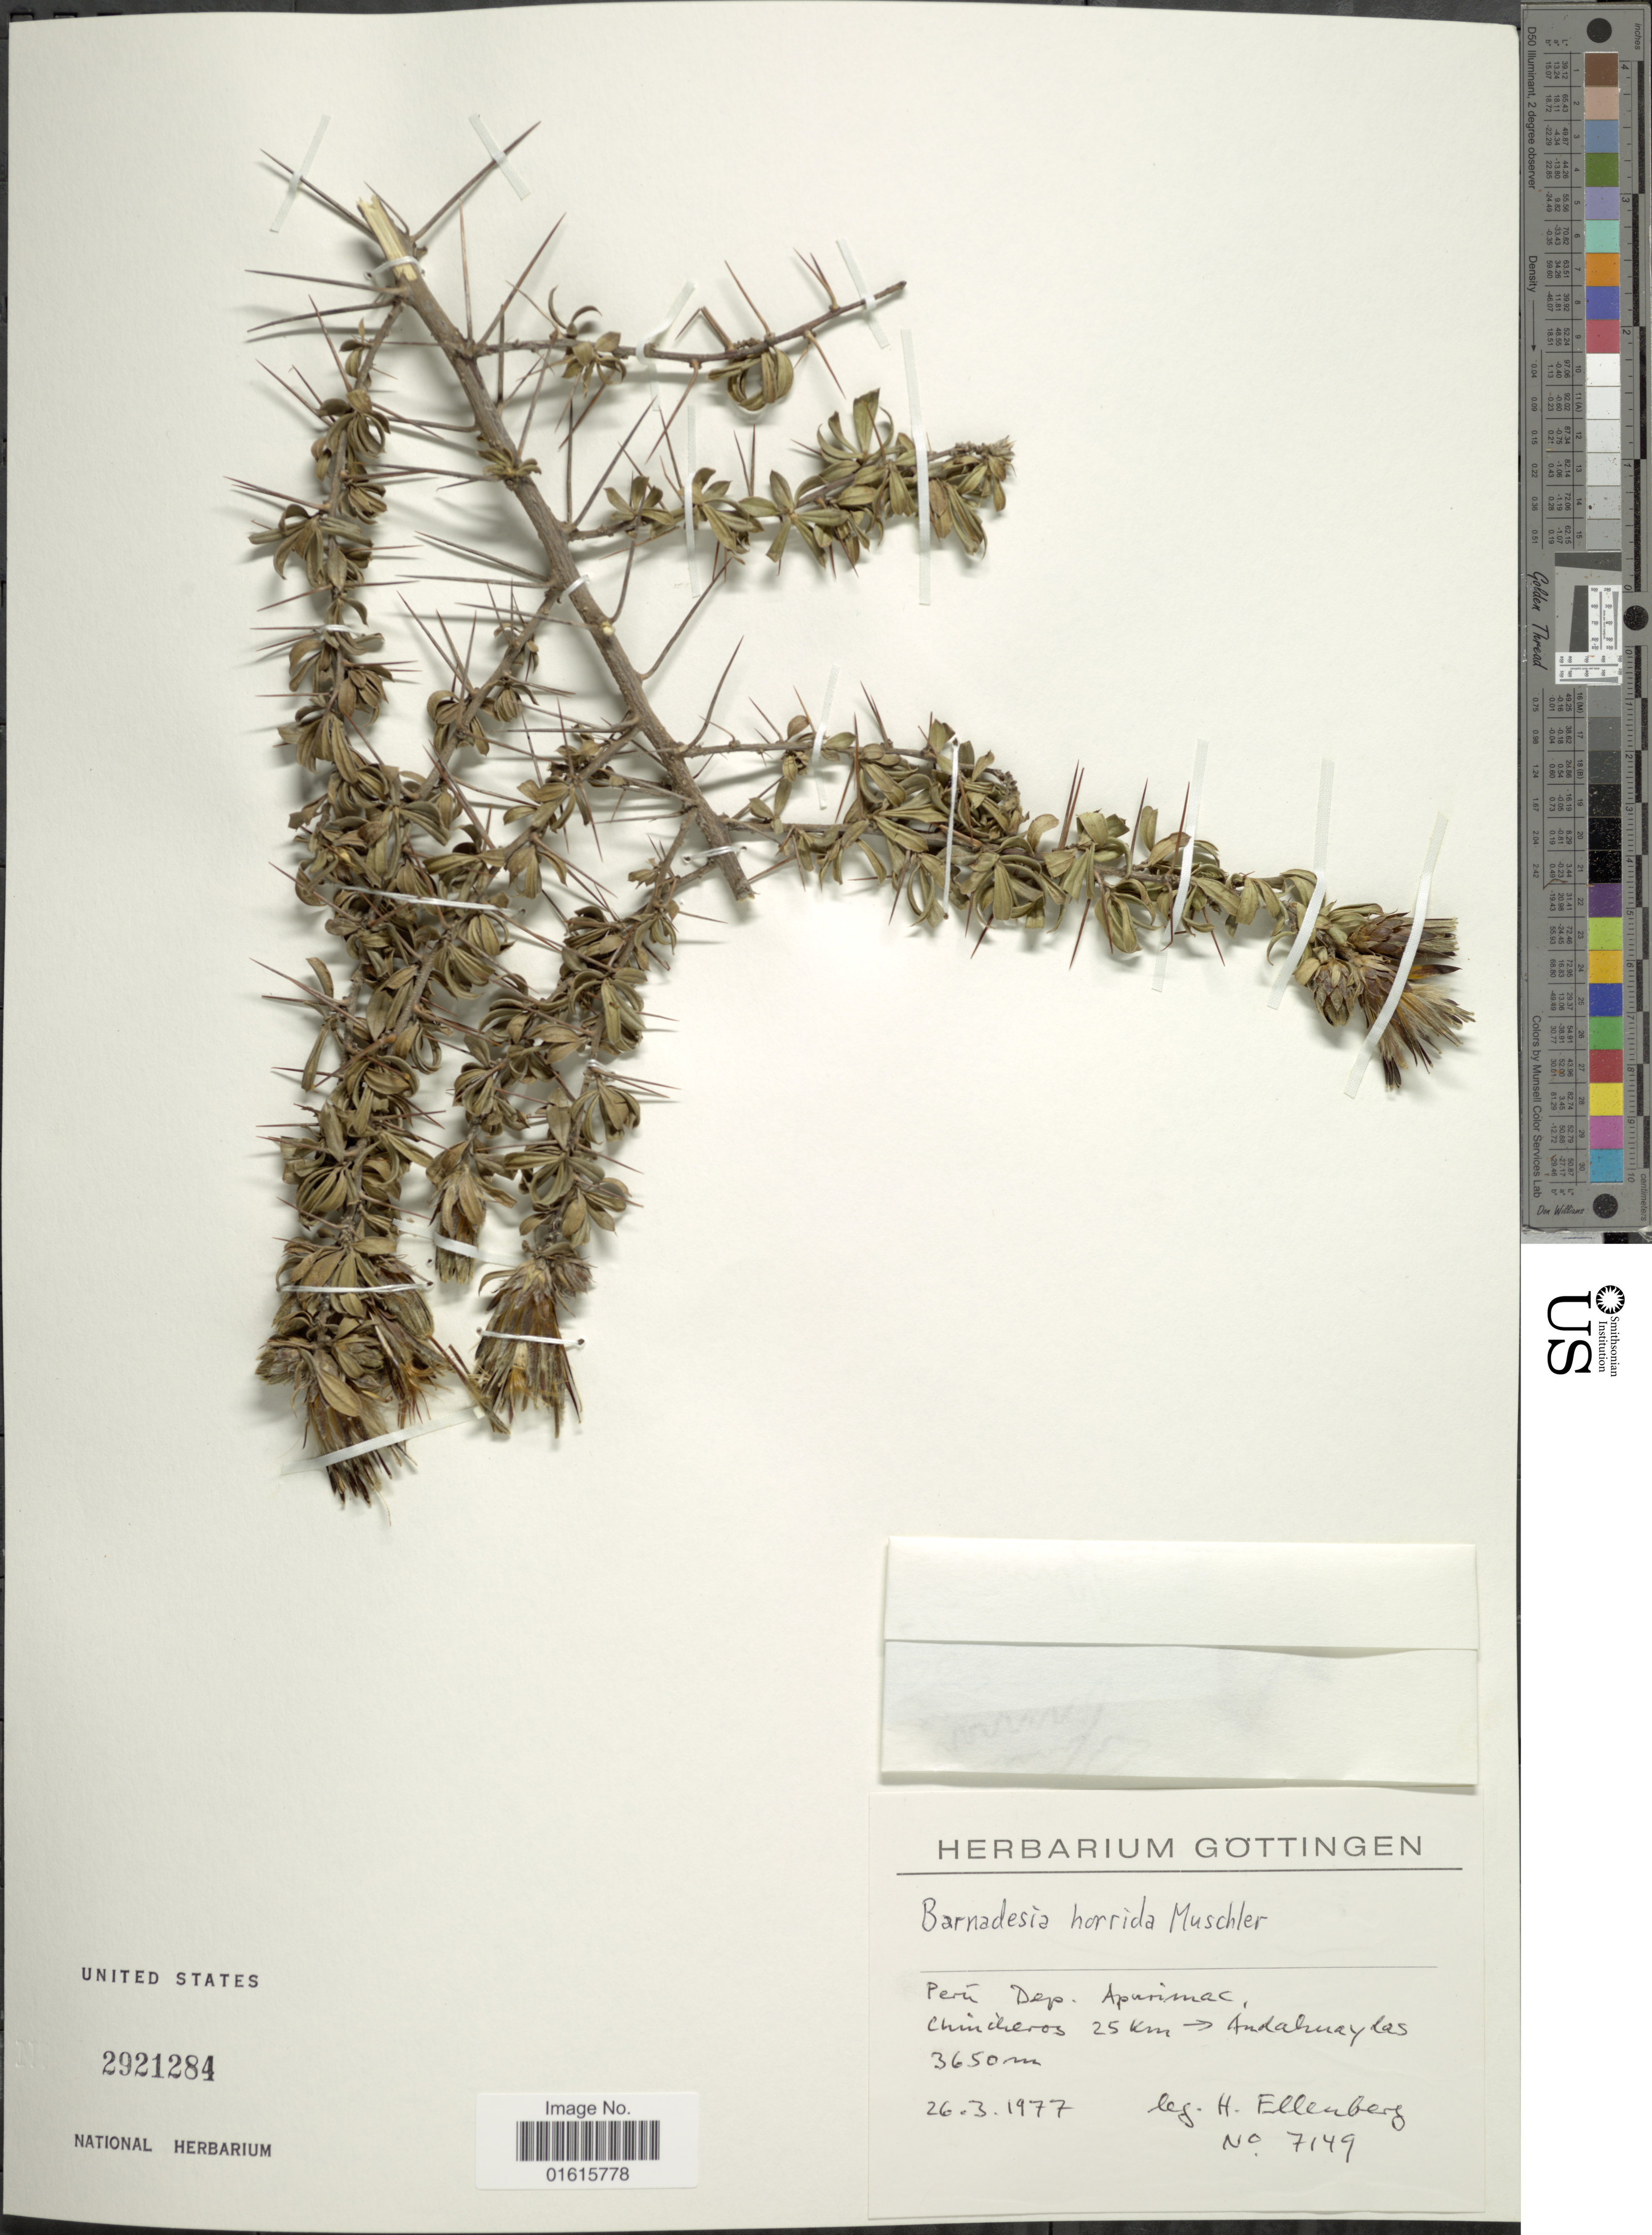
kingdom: Plantae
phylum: Tracheophyta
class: Magnoliopsida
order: Asterales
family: Asteraceae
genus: Barnadesia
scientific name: Barnadesia horrida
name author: Muschl.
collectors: H. Ellenberg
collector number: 7149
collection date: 1977-03-26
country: Peru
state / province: Apurímac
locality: Chincheros 25 km. to Andahuaylas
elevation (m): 3650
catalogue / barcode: US 2921284